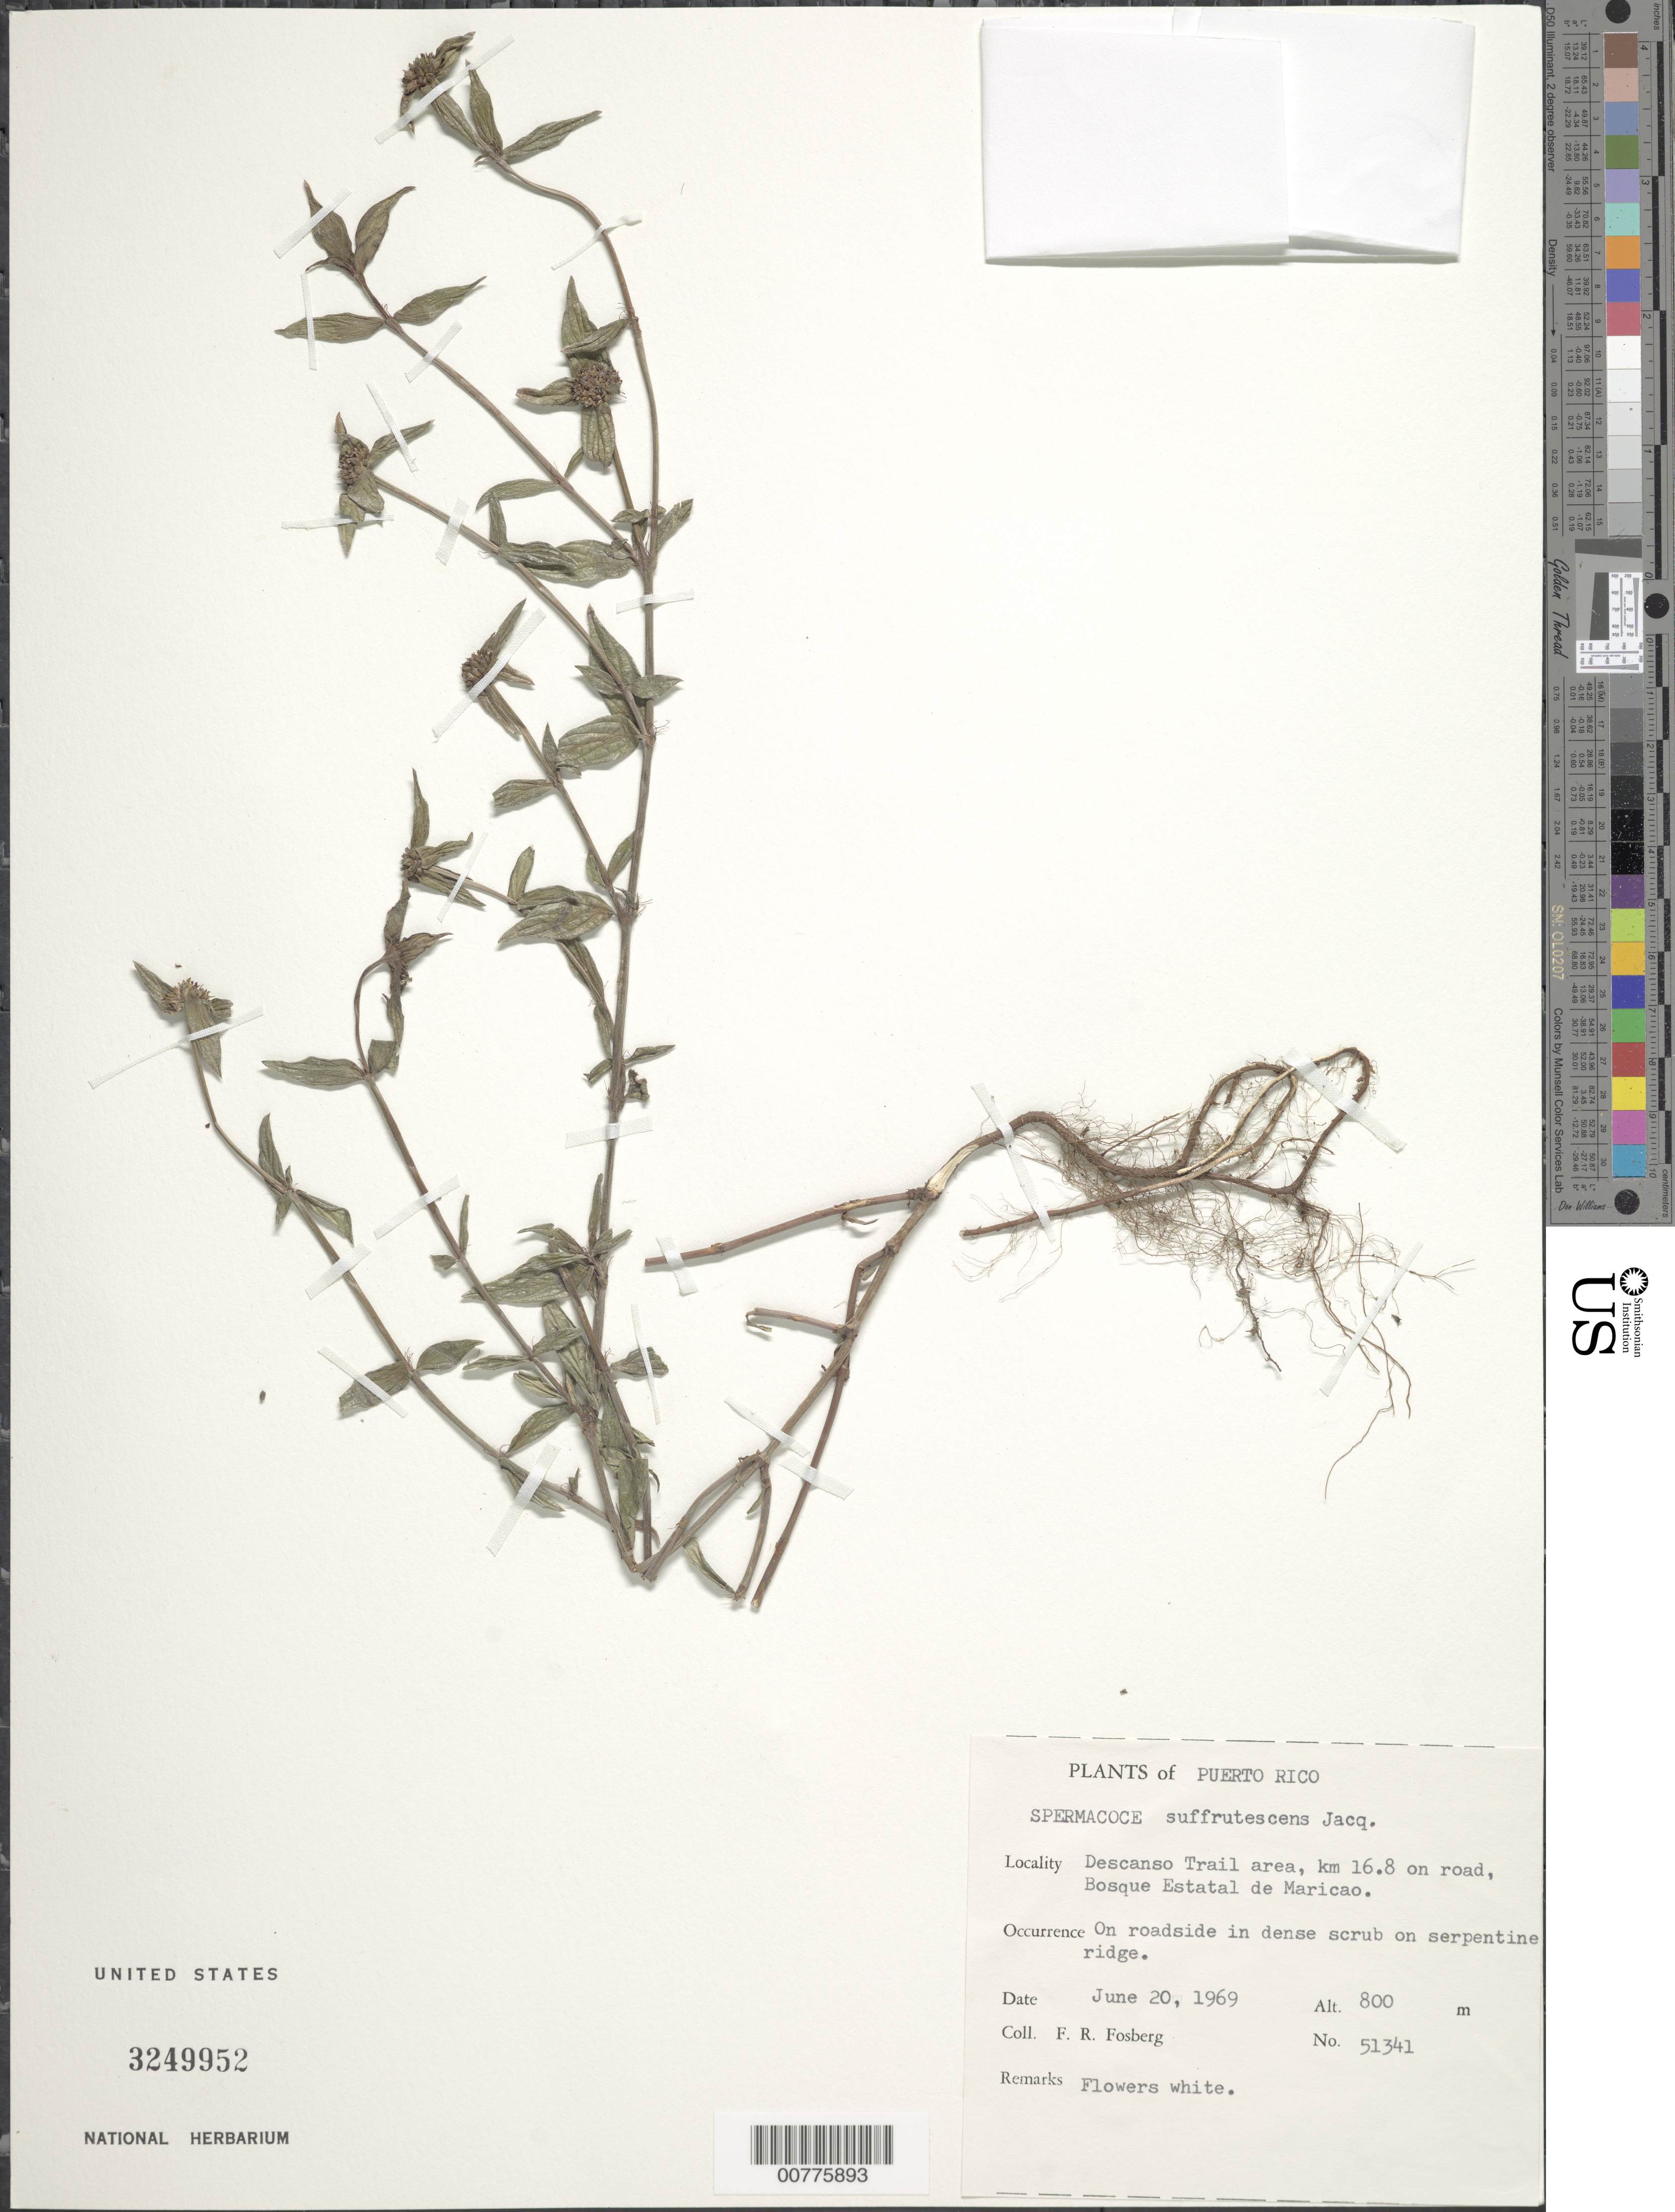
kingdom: Plantae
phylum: Tracheophyta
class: Magnoliopsida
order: Gentianales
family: Rubiaceae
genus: Spermacoce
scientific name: Spermacoce remota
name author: Lam.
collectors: F. R. Fosberg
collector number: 51341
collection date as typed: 20 Jun 1969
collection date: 1969-06-20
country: Puerto Rico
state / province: Maricao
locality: Descanso Trail area, km 16.8 on road, Bosque Estatal de Maricao. On roadside in dense scrub on serpentine ridge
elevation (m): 800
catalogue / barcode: US 3249952